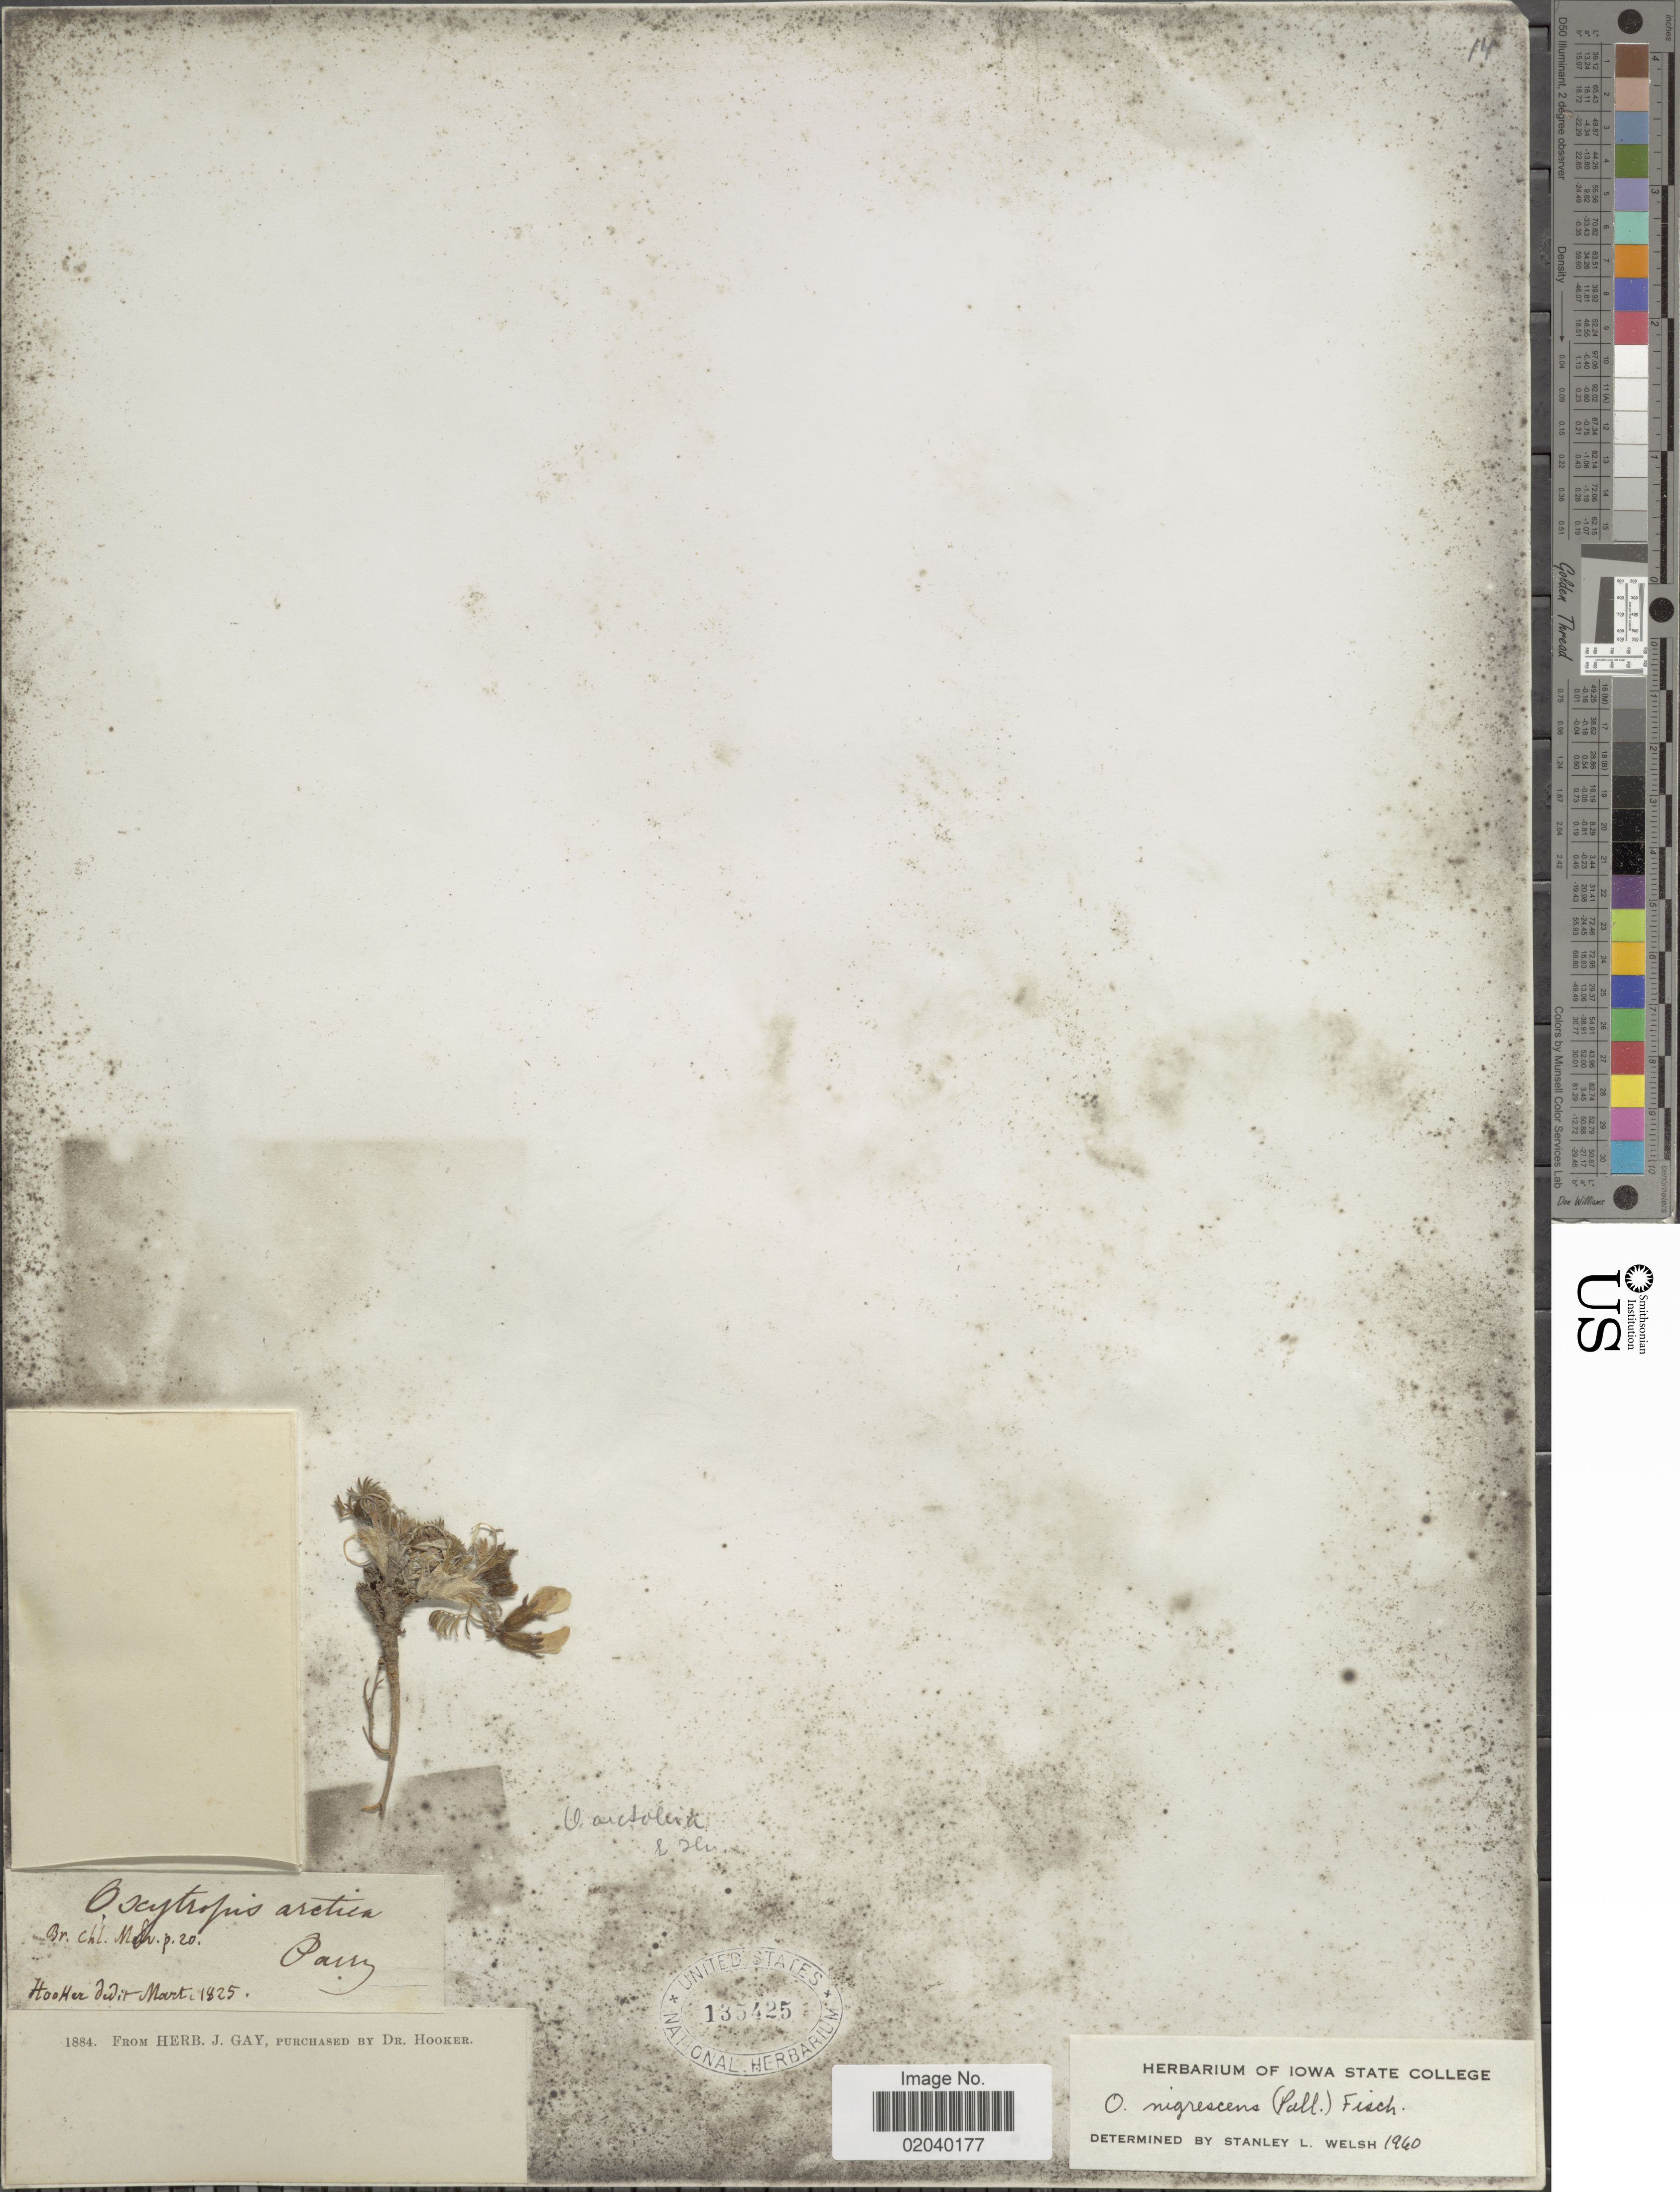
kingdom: Plantae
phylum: Tracheophyta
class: Magnoliopsida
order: Fabales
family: Fabaceae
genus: Oxytropis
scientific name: Oxytropis nigrescens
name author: (Pall.) Fisch. ex DC.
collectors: Parry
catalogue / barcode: US 135425